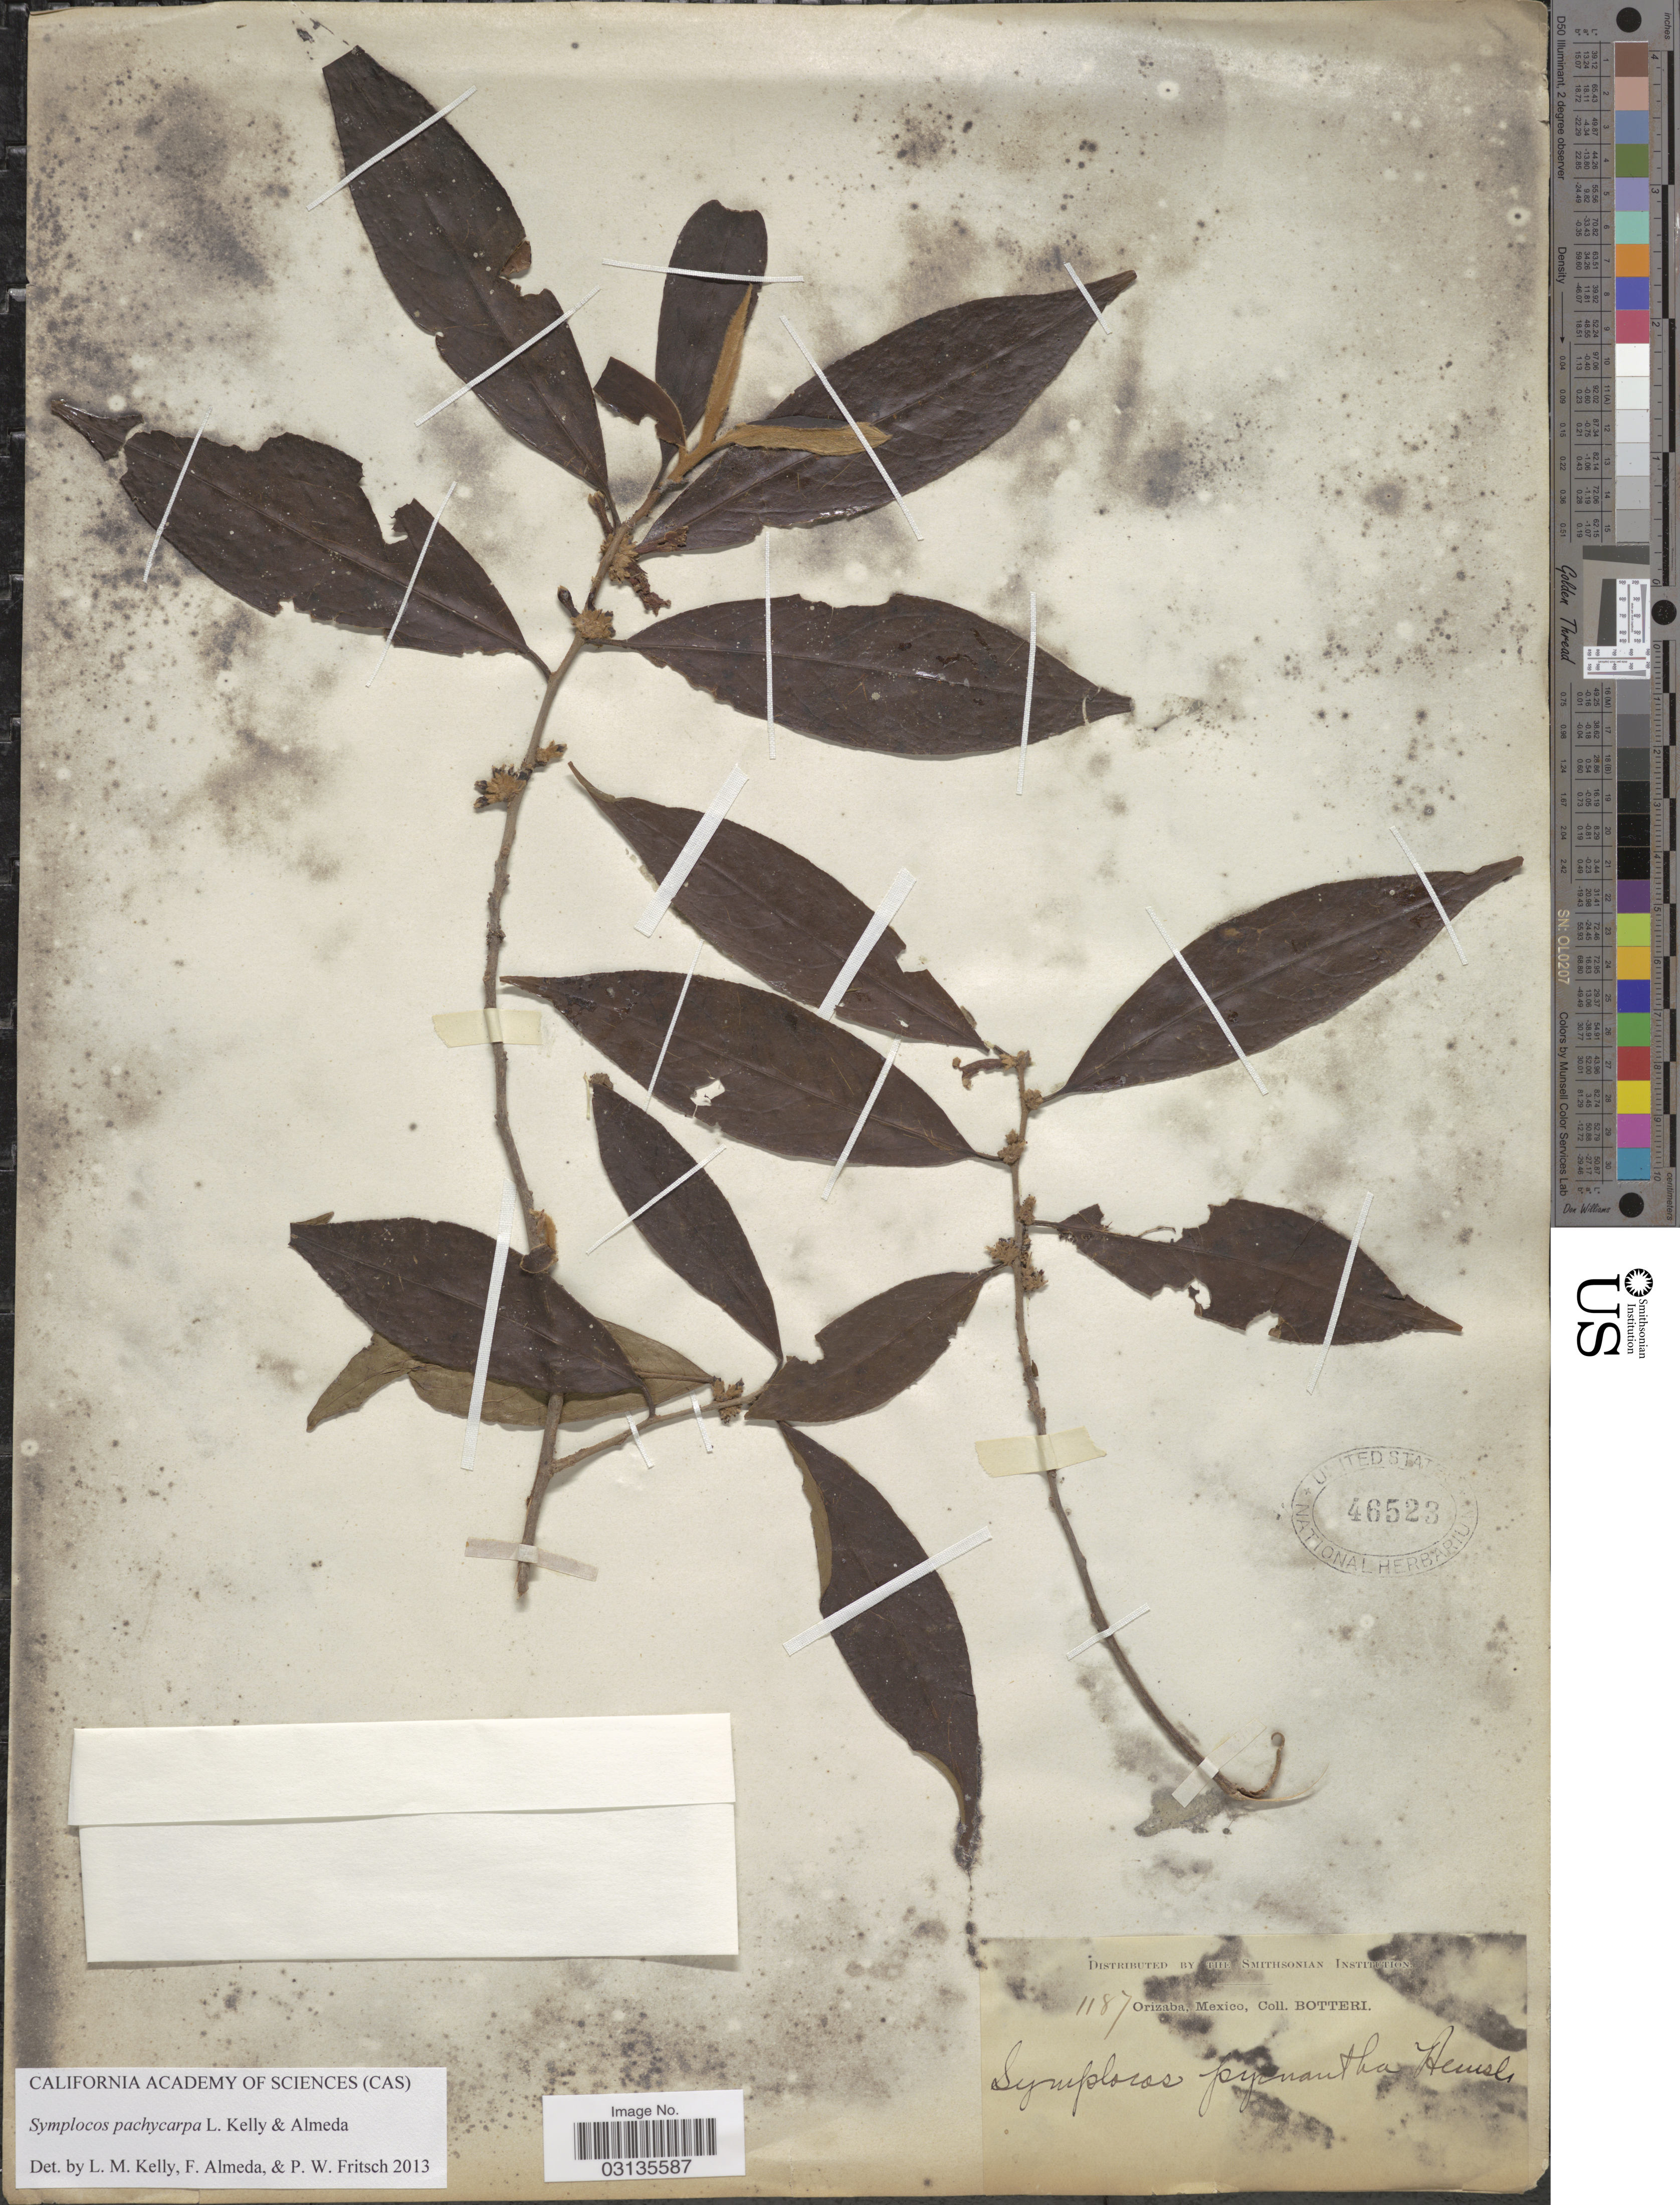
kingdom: Plantae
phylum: Tracheophyta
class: Magnoliopsida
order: Ericales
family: Symplocaceae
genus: Symplocos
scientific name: Symplocos pachycarpa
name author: L.M. Kelly & Almeda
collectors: -. Botteri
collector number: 1187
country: Mexico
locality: Orizaba.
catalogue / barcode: US 46523